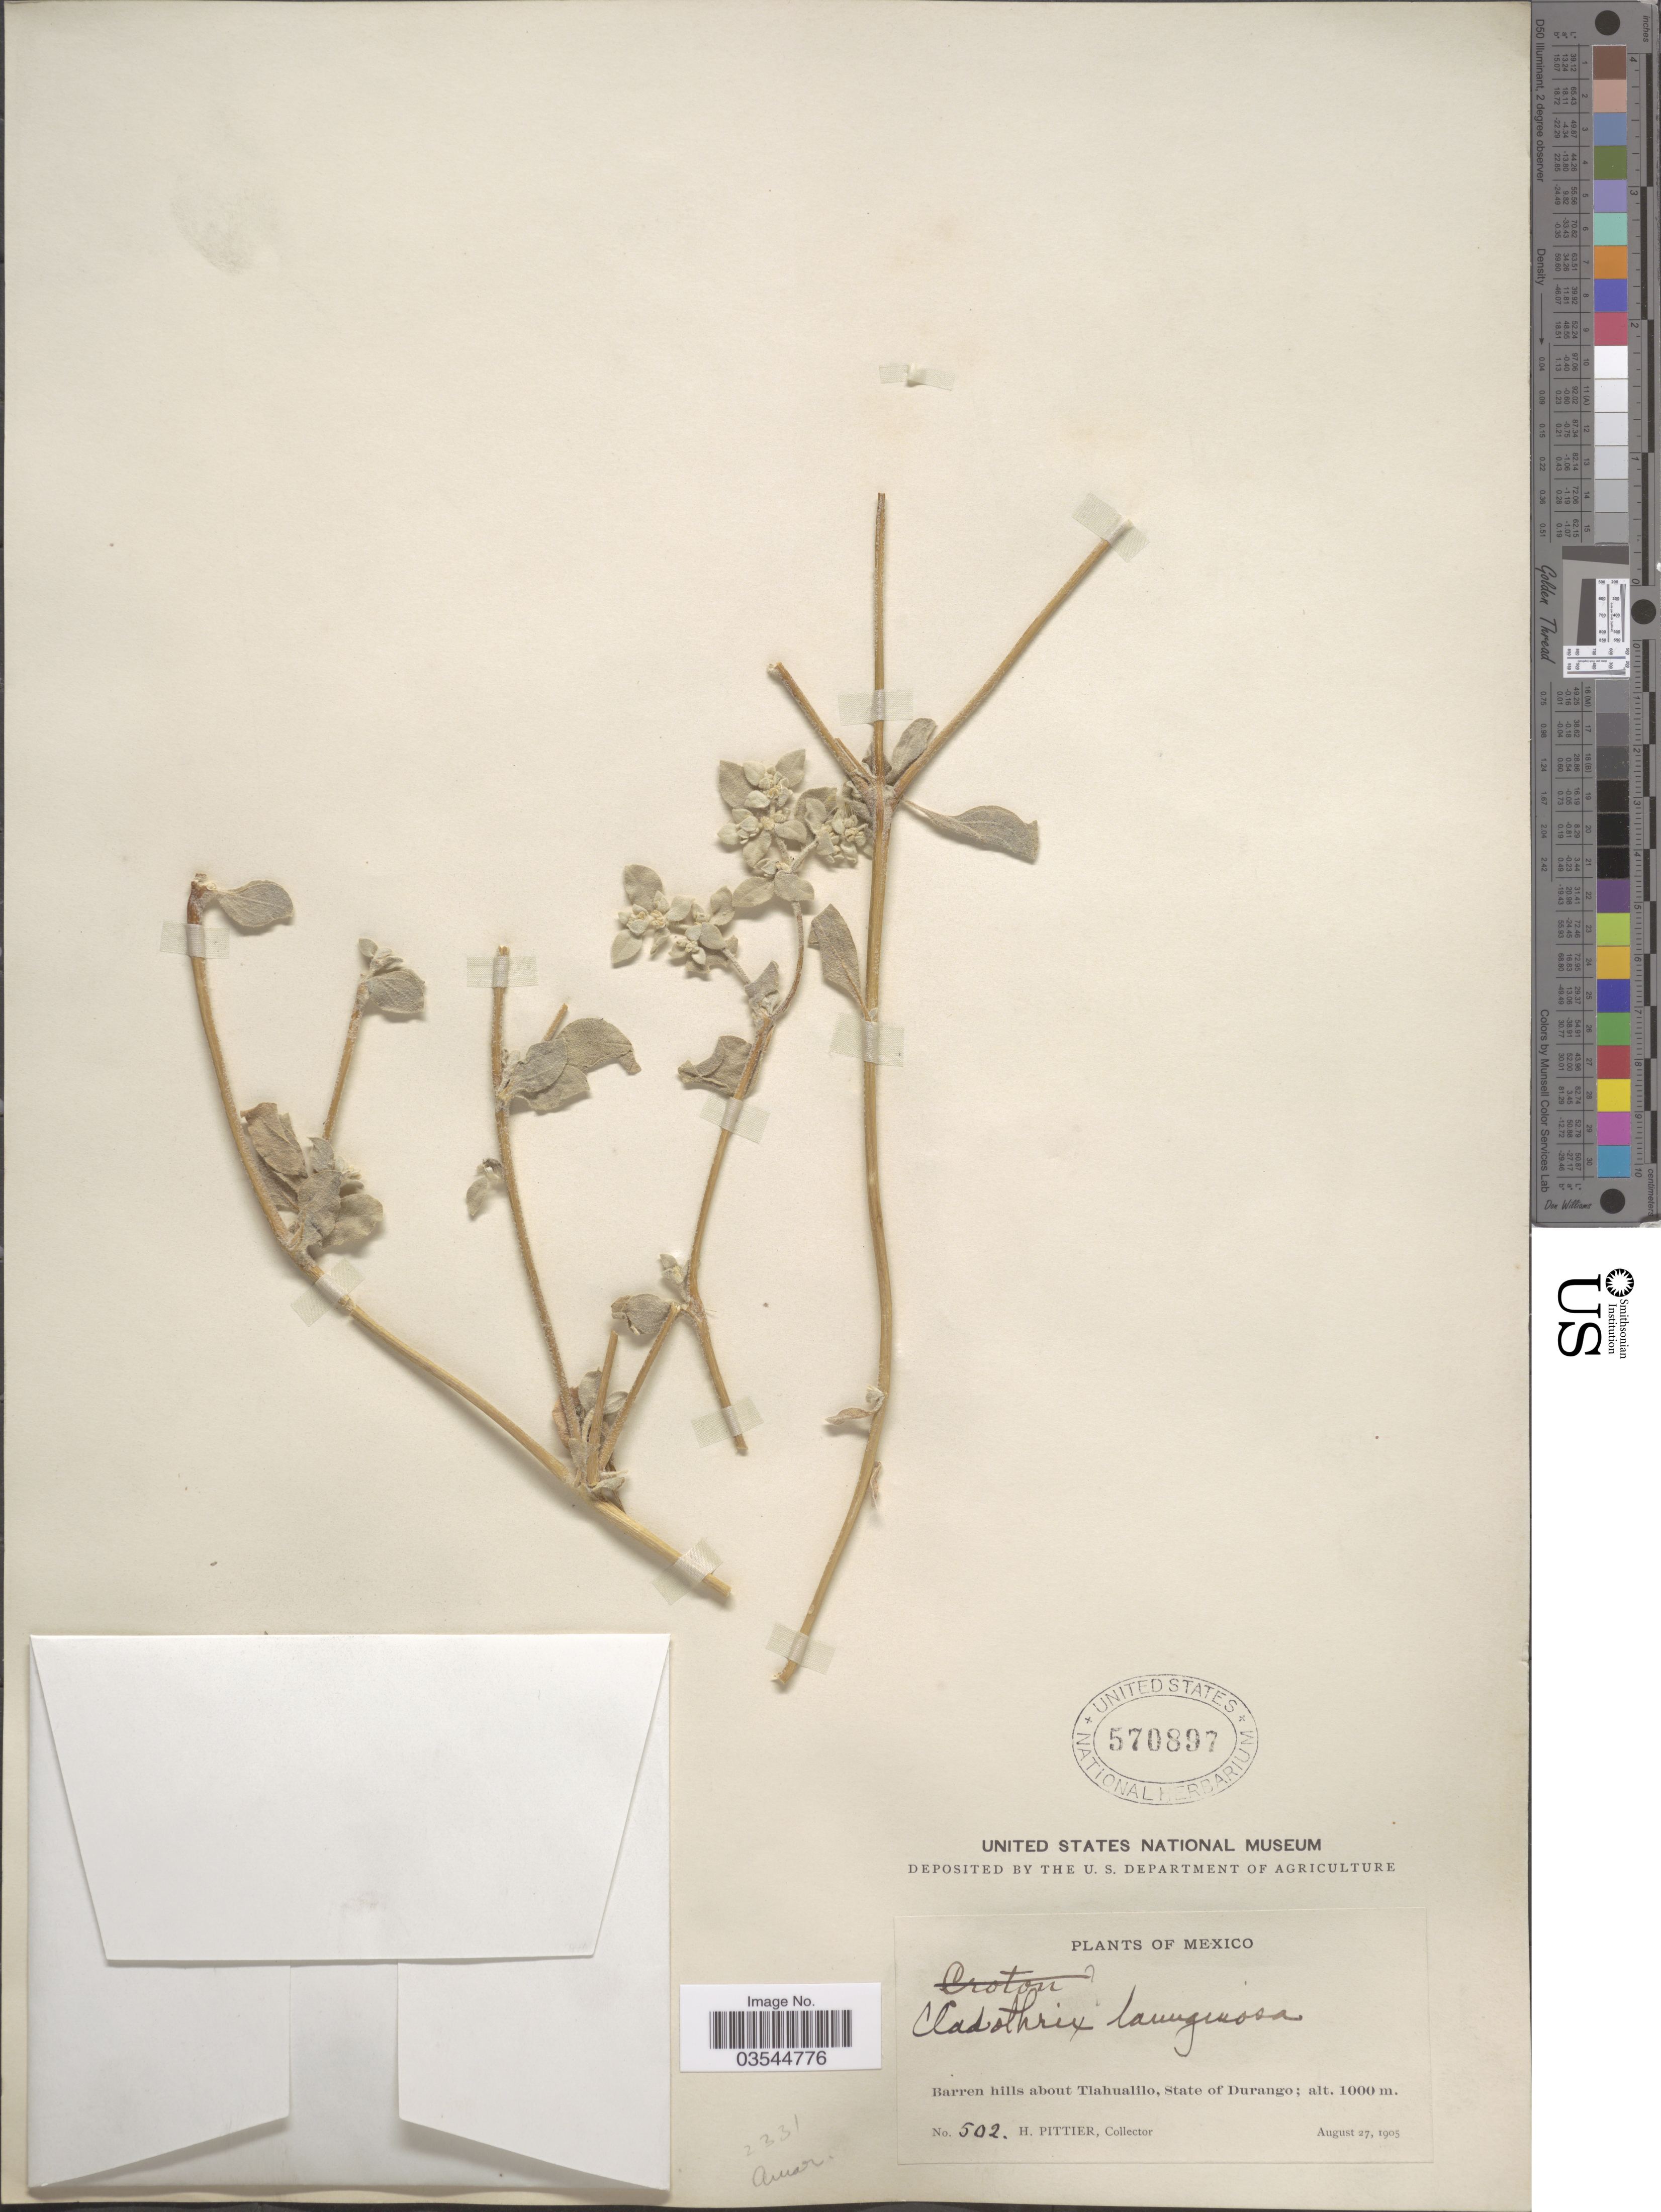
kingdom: Plantae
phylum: Tracheophyta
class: Magnoliopsida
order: Caryophyllales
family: Amaranthaceae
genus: Tidestromia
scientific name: Tidestromia lanuginosa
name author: (Nutt.) Standl.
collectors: H. F. Pittier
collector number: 502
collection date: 1905-08-27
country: Mexico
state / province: Durango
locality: Barren hills about Tlahualilo.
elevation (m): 1000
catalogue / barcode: US 570897